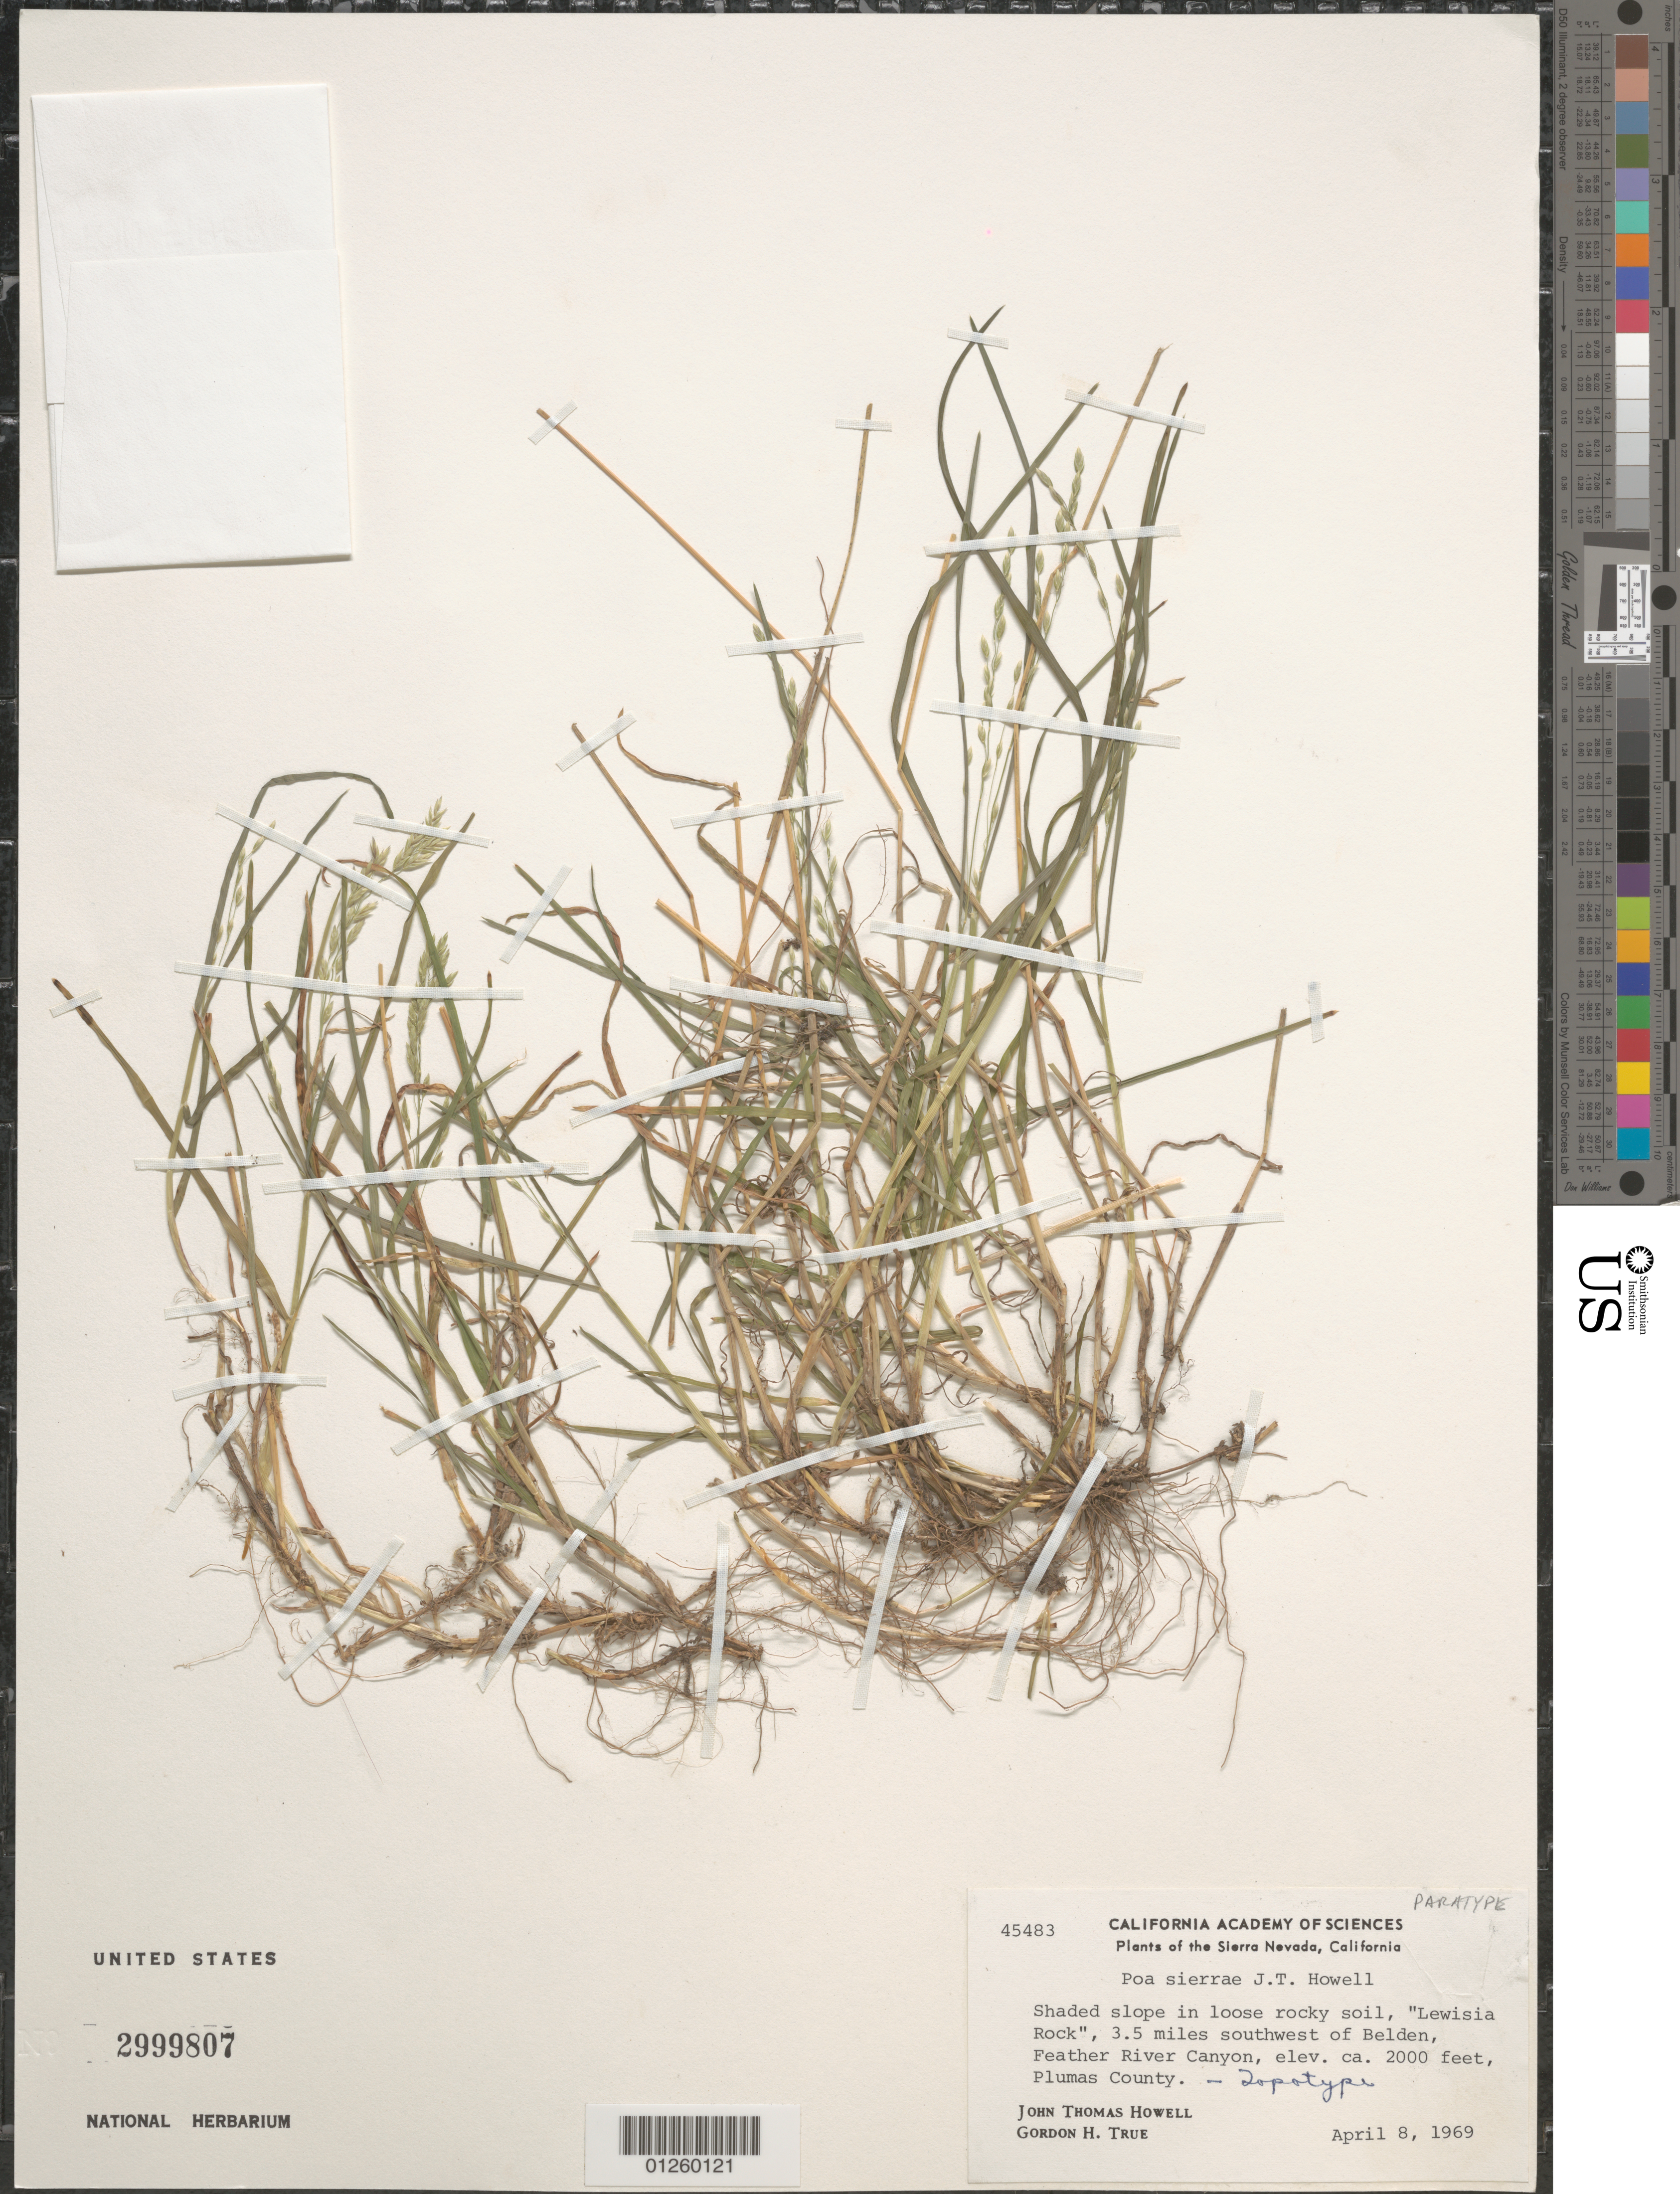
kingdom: Plantae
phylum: Tracheophyta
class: Liliopsida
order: Poales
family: Poaceae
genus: Poa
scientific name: Poa sierrae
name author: J.T. Howell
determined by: Soreng, Robert J., Research Associate (BOT), Smithsonian Institution - National Museum of Natural History (UNITED STATES)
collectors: J. T. Howell & G. H. True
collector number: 45483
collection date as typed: April 4, 1969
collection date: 1969-04-04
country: United States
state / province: California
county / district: Plumas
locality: Shaded slope in loose rocky soil, "Lewisia Rock", 3.5 miles southwest of Belden, Feather River Canyon.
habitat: Shaded slope in loose rocky soil, "Lewisia Rock".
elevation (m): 610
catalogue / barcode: US 2999807